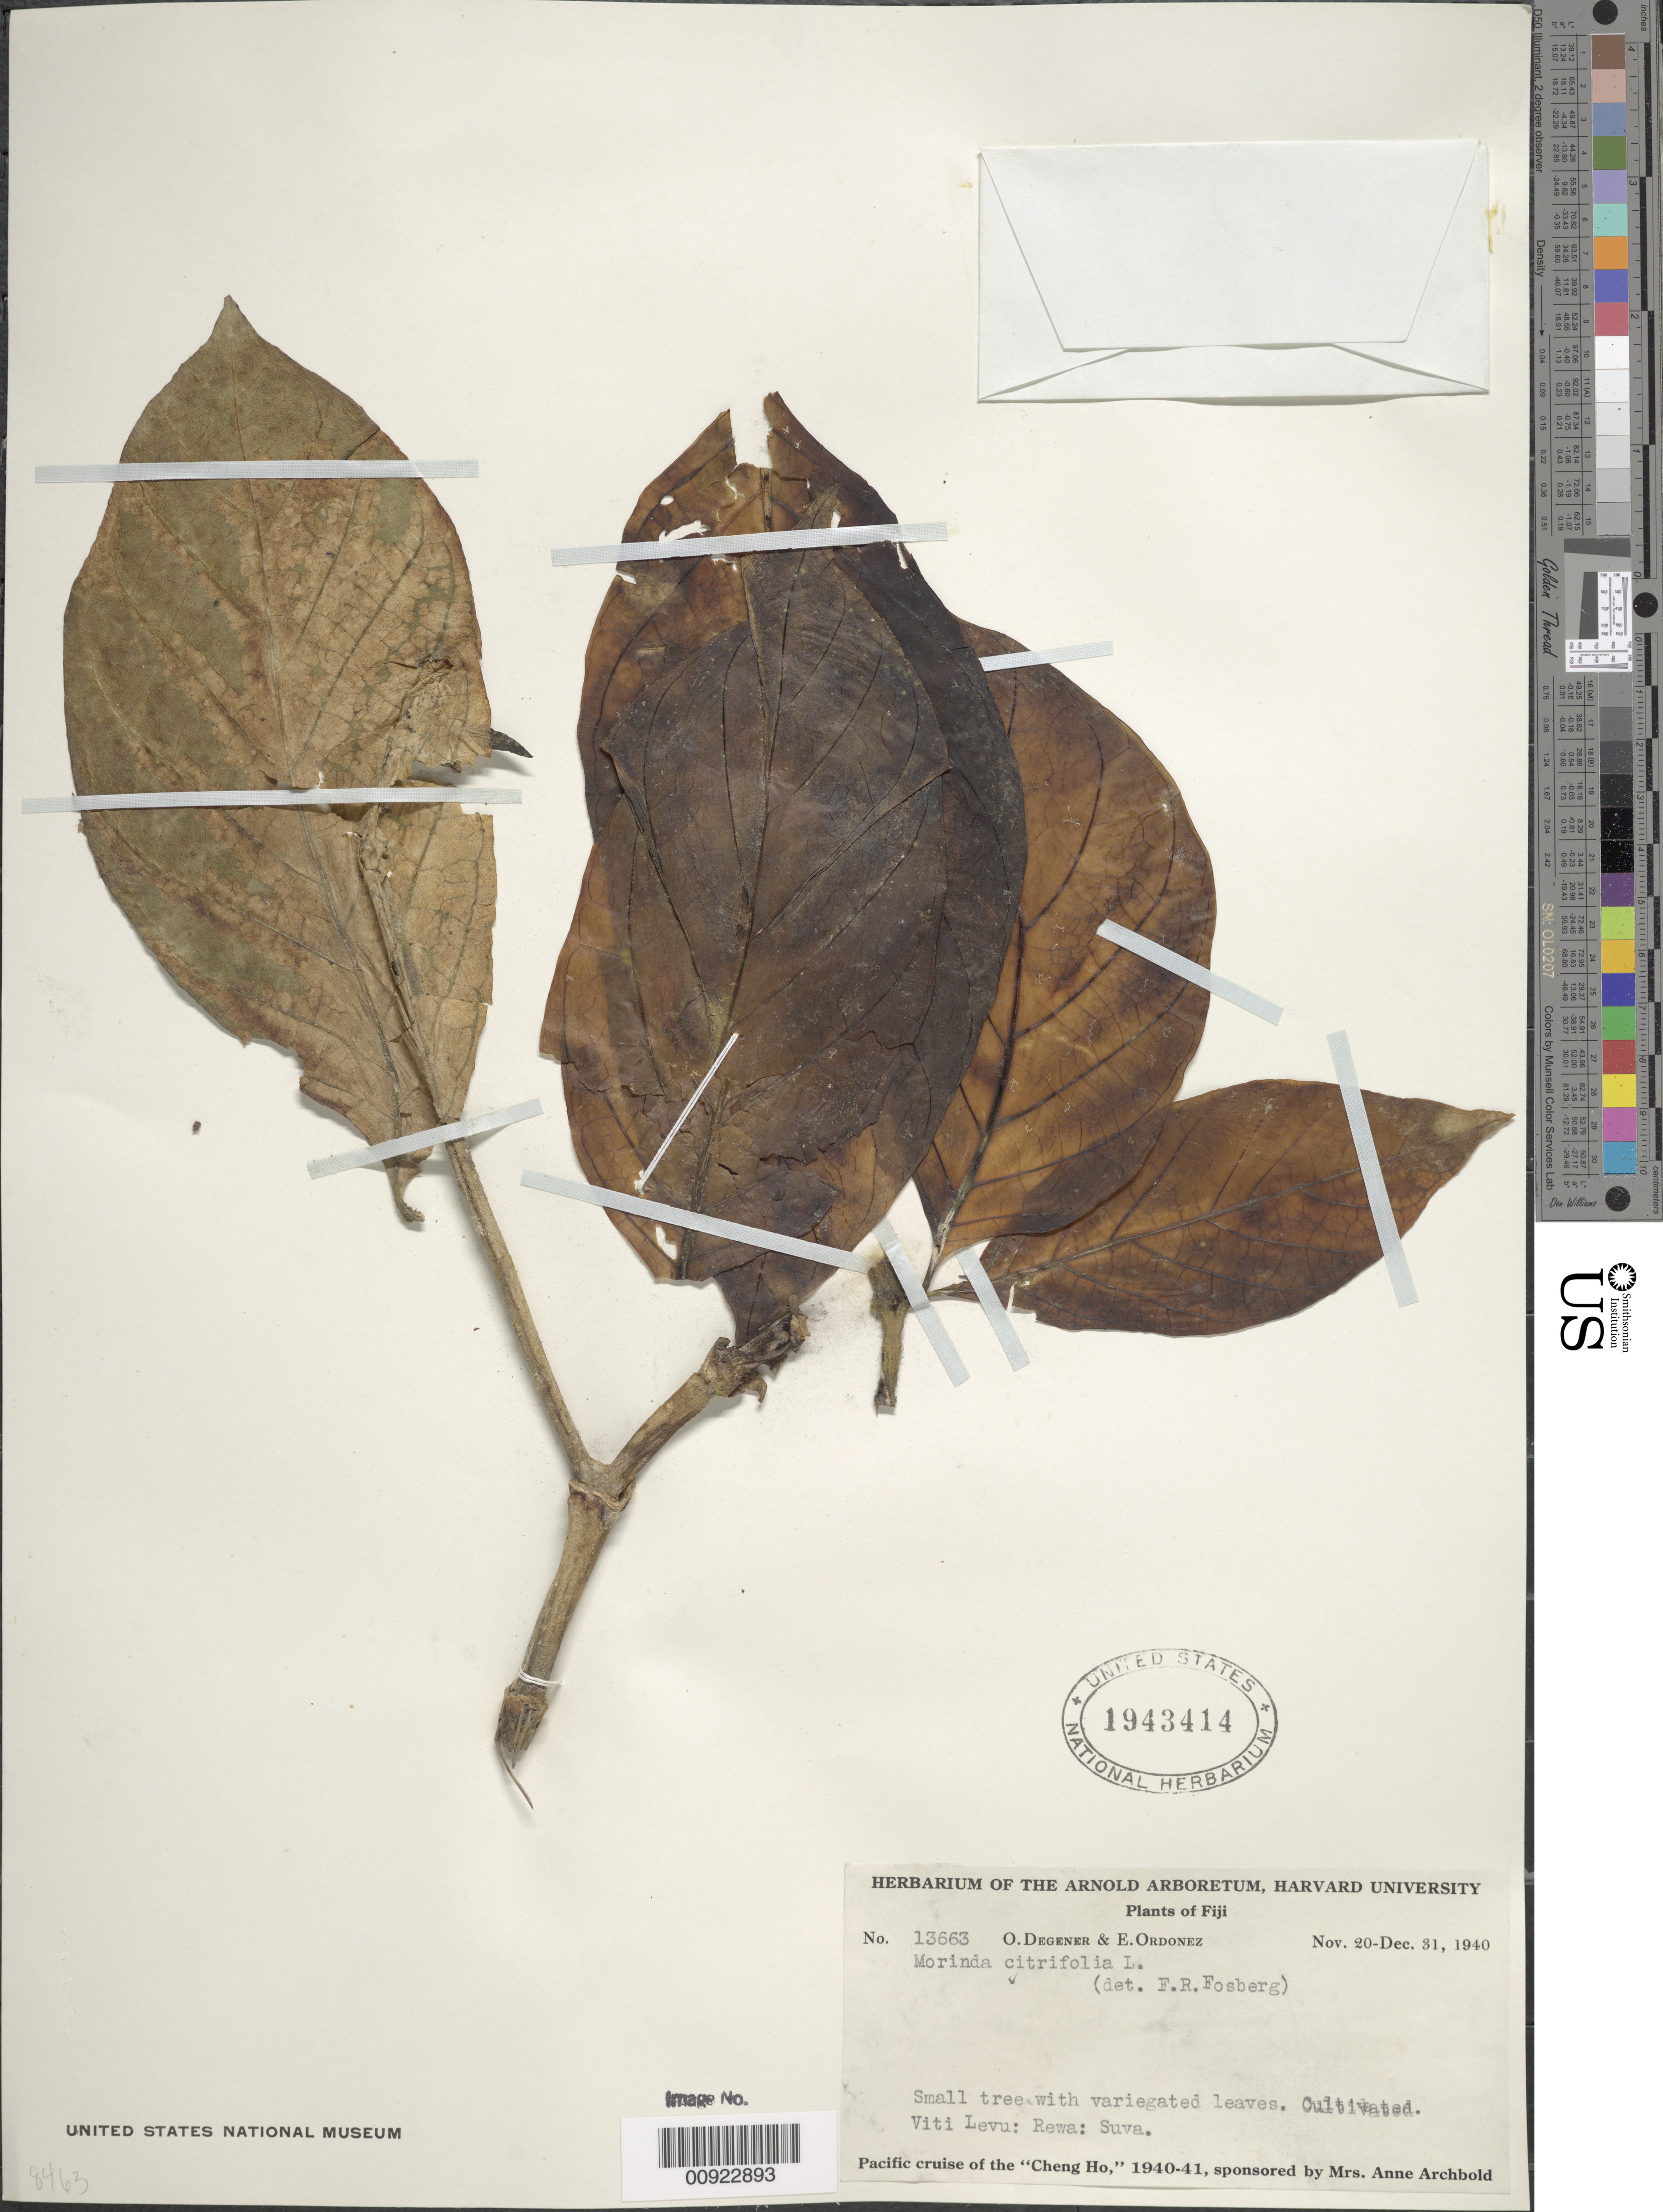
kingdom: Plantae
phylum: Tracheophyta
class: Magnoliopsida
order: Gentianales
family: Rubiaceae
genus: Morinda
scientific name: Morinda citrifolia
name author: L.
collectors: O. Degener & E. Ordonez.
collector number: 13663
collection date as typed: May 1933 to Dec 1933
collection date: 1940-11-20/1940-12-31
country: Fiji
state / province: Central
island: Viti Levu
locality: Rewa: Suva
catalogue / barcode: US 1943414